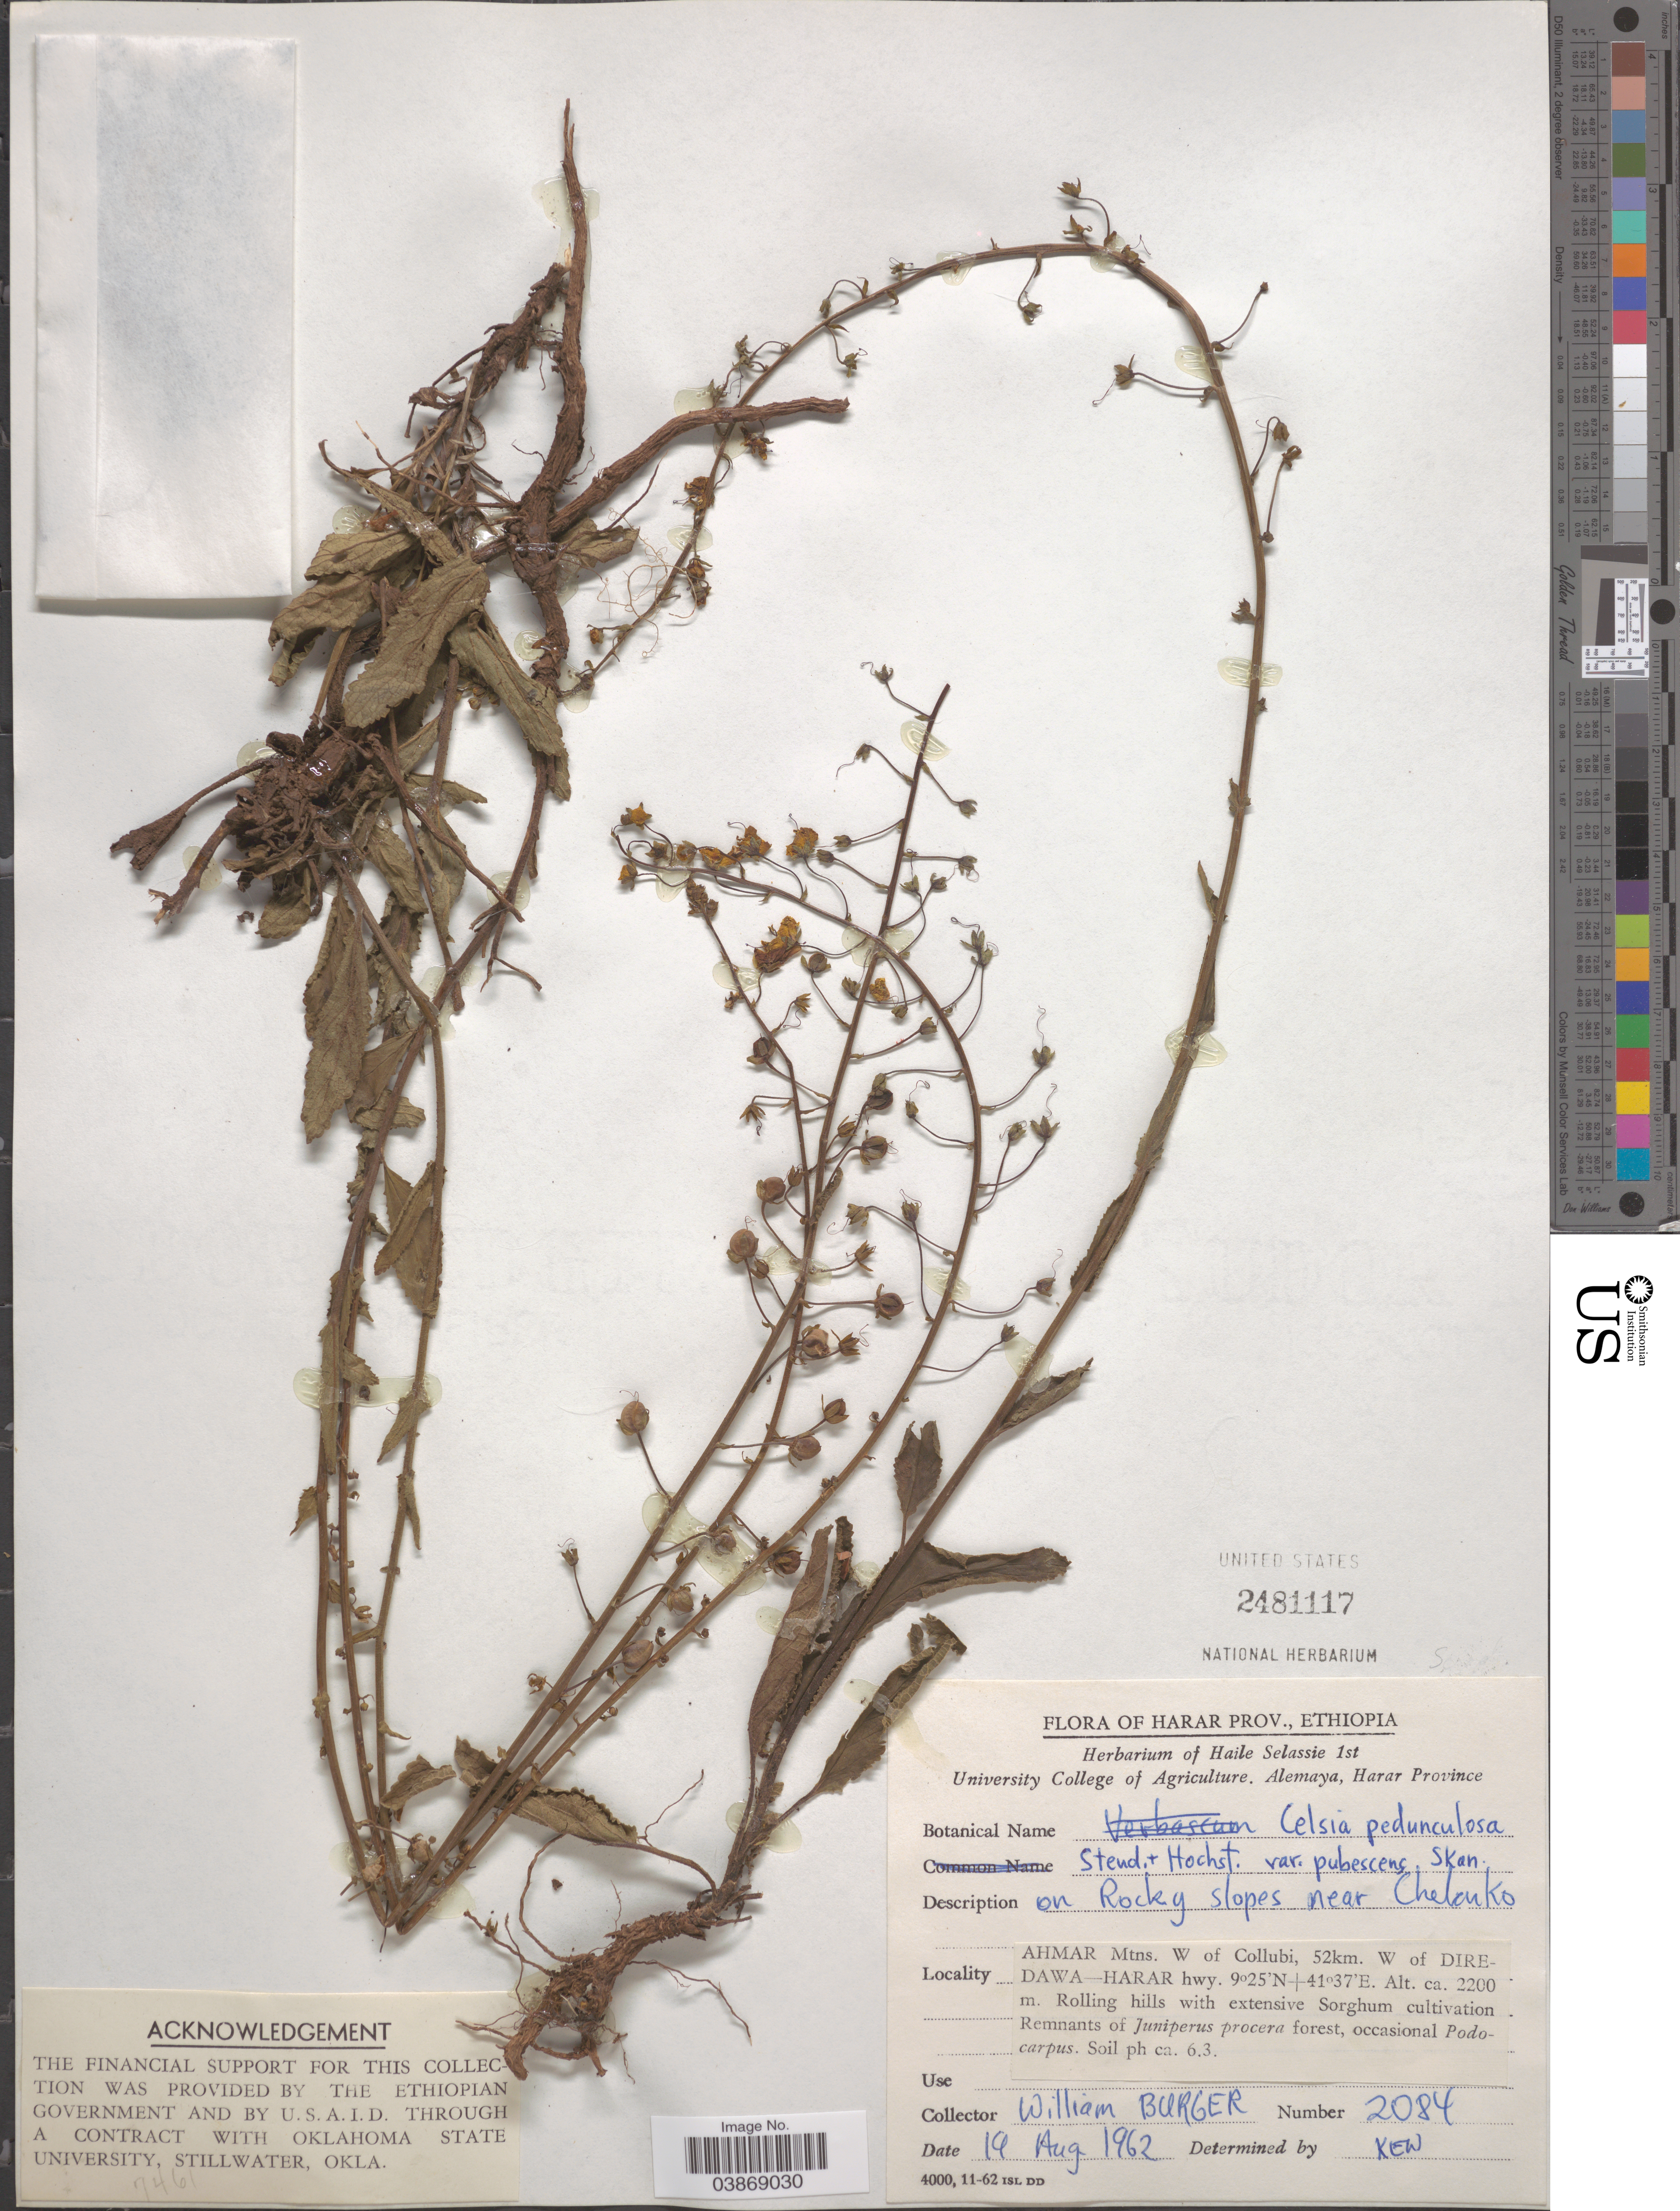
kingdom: Plantae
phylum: Tracheophyta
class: Magnoliopsida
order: Lamiales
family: Scrophulariaceae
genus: Celsia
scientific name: Celsia pedunculosa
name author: Steud. & Hochst. ex Benth. in DC.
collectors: W. Burger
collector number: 2084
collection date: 1962-08-19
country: Ethiopia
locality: Harar Prov. On rocky slopes near Chelanko [interpreted]. Ahmar Mtns. W of Collubi, 52km. W of Dire-Dawa-Harar hwy.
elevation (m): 2200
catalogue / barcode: US 2481117